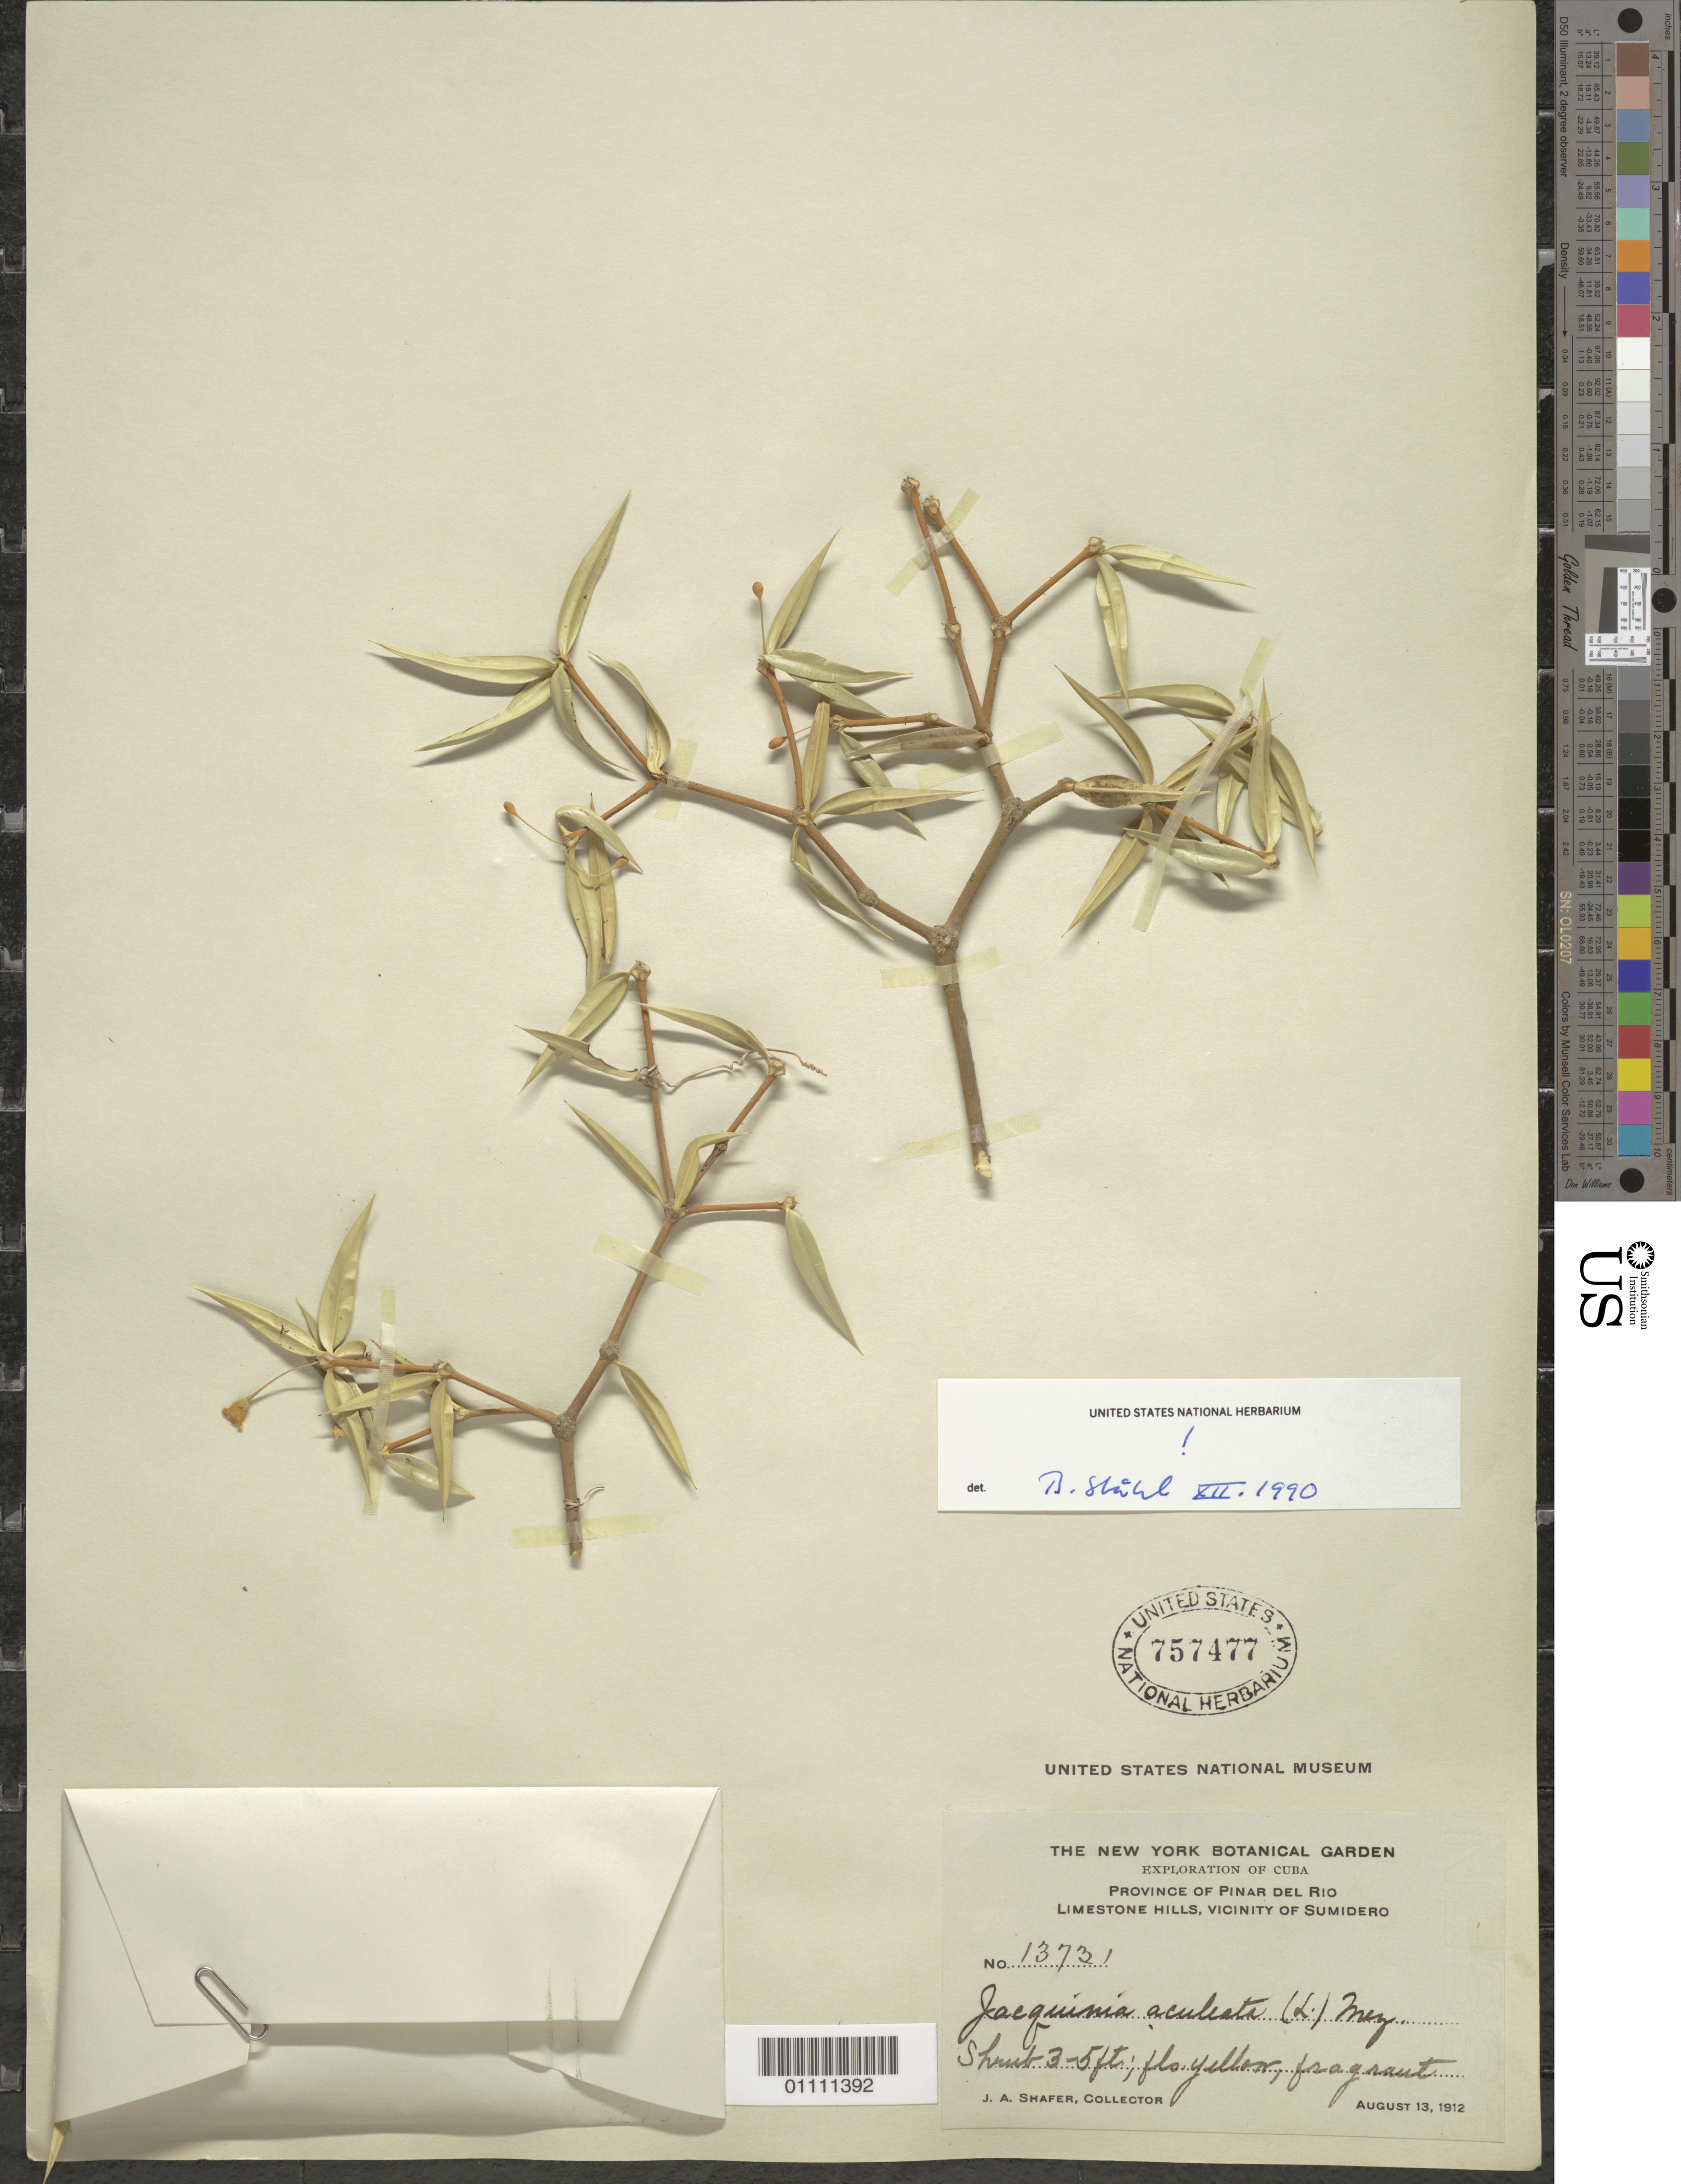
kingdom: Plantae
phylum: Tracheophyta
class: Magnoliopsida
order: Ericales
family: Primulaceae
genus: Jacquinia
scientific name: Jacquinia aculeata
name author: (L.) Mez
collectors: J. A. Shafer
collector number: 13731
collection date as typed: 13 Aug 1912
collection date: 1912-08-13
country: Cuba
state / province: Pinar del Rio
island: Cuba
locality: Limestone Hills, vicinity of Sumidero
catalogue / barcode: US 757477